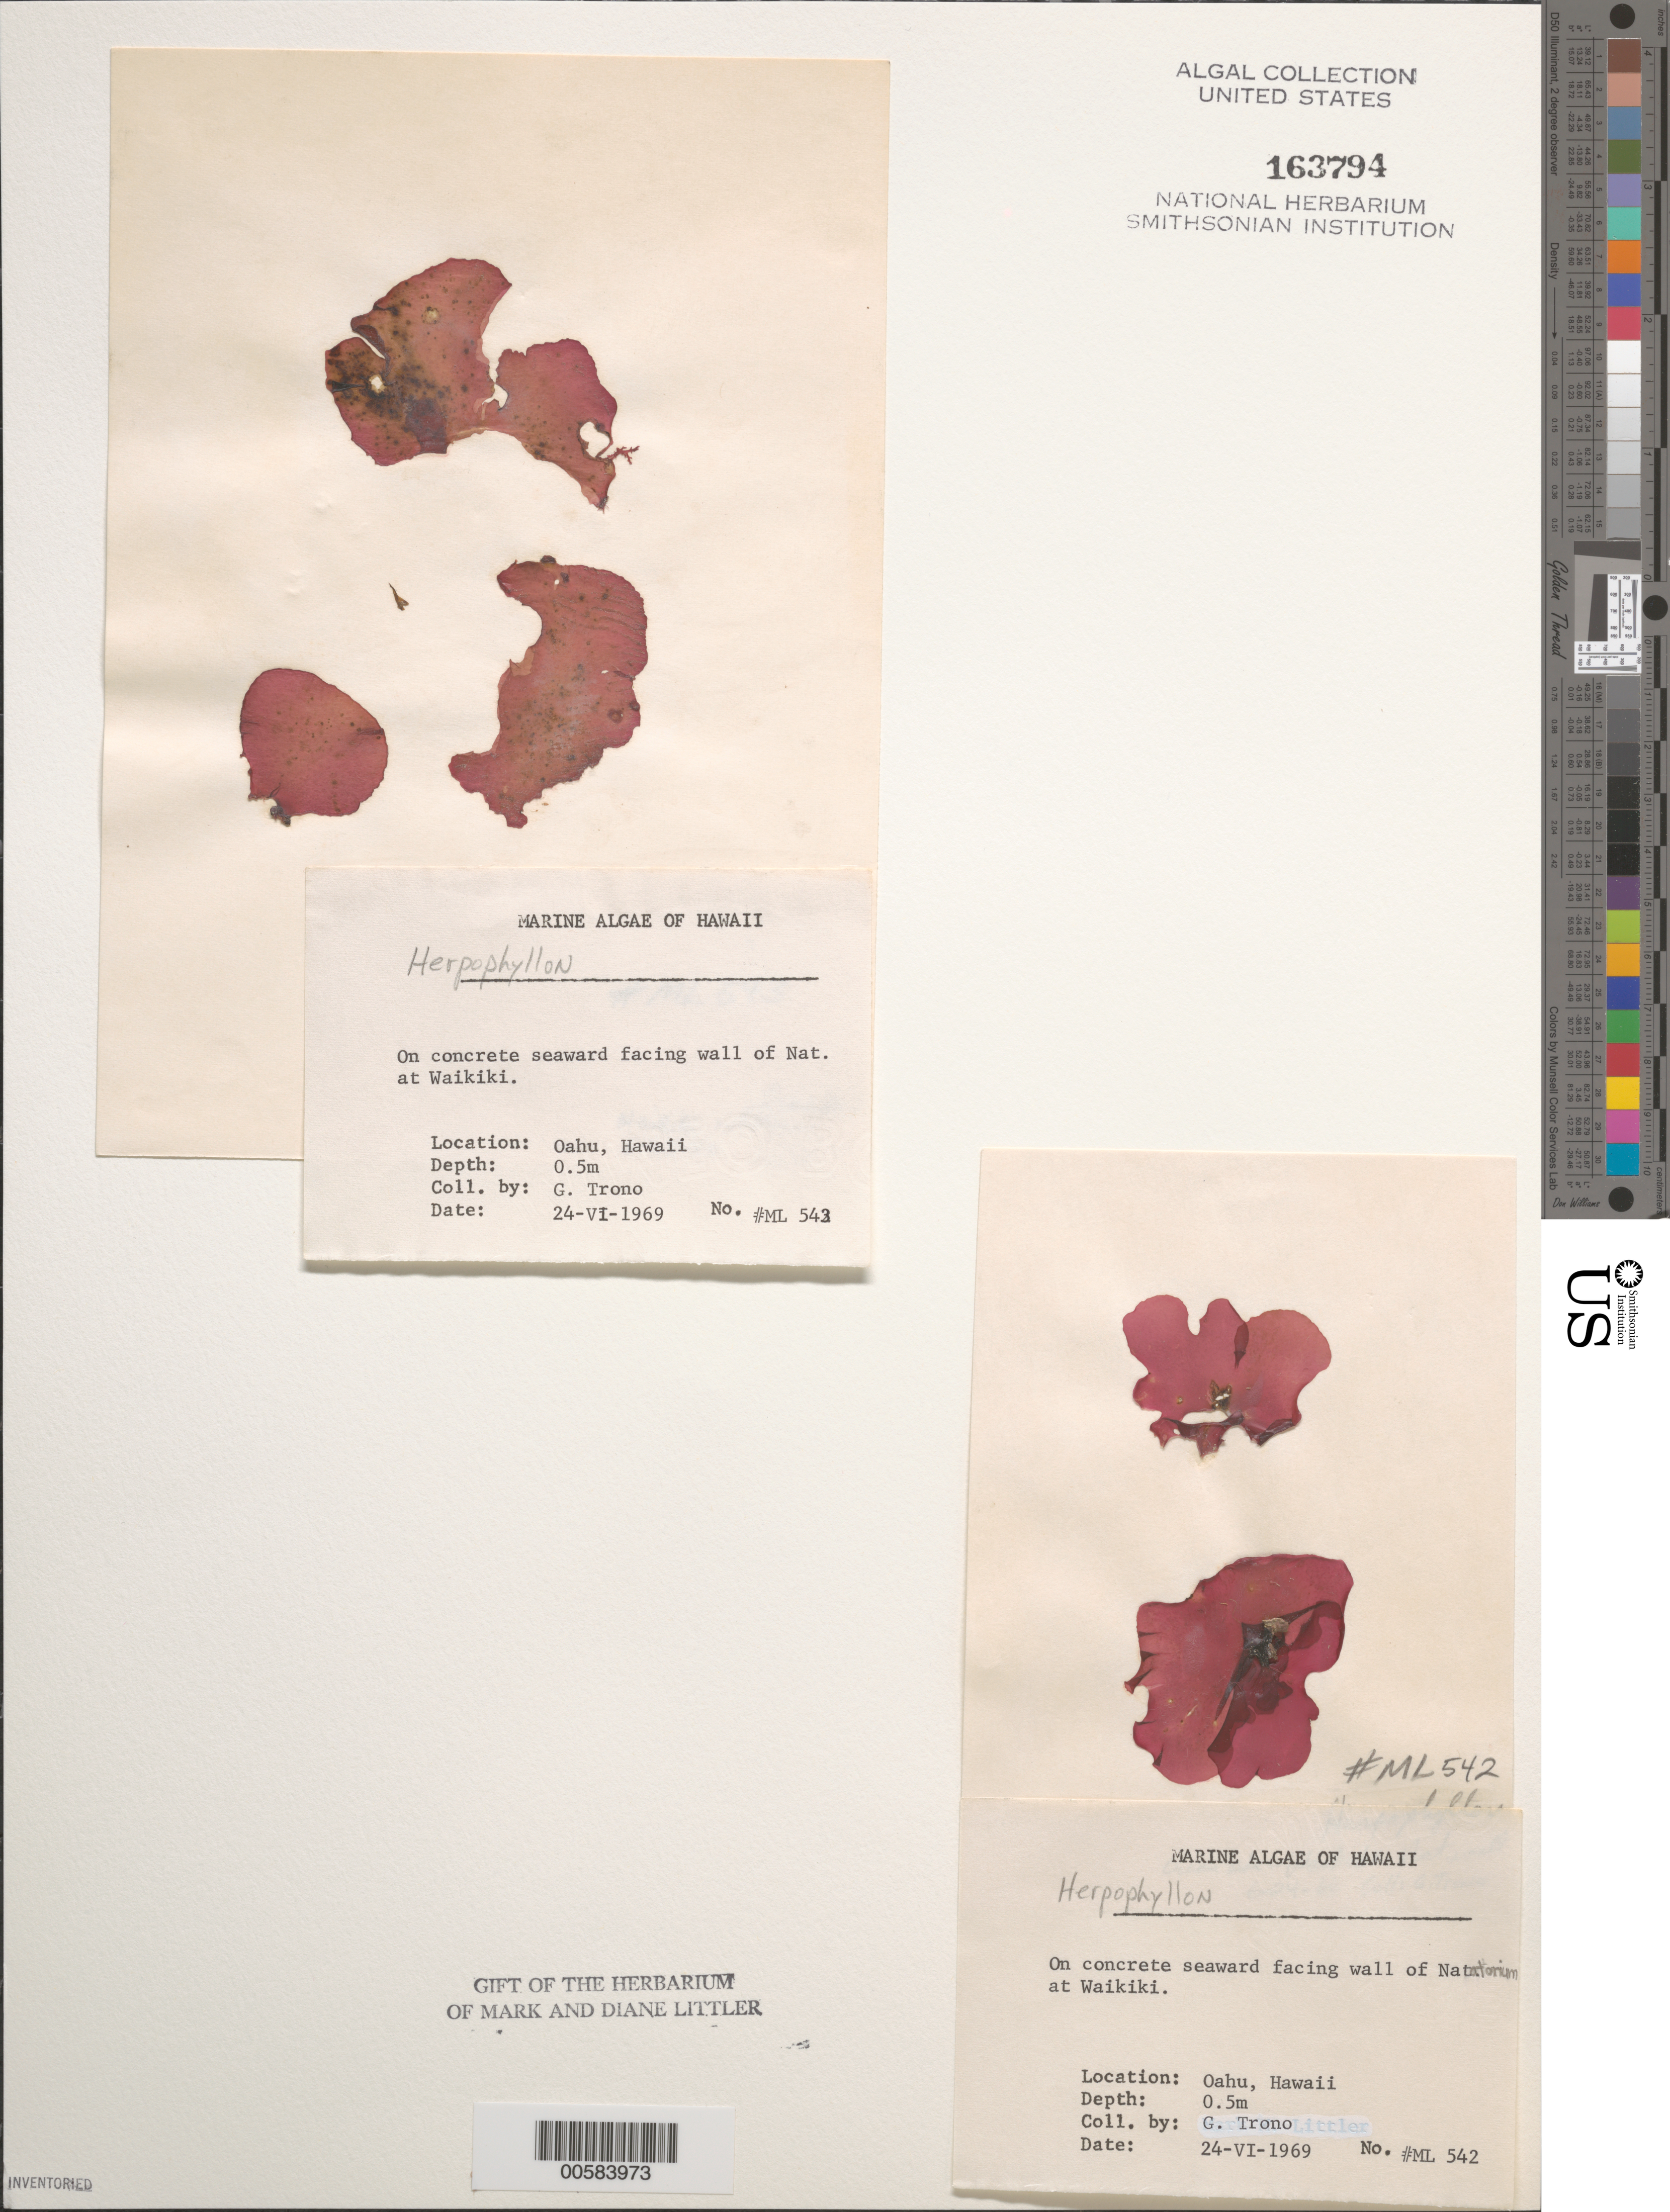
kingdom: Plantae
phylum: Rhodophyta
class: Florideophyceae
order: Rhodymeniales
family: Rhodymeniaceae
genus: Herpophyllon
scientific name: Herpophyllon sp.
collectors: G. Trono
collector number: ML 542 & ML 543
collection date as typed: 24 Jun 1969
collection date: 1969-06-24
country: United States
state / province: Hawaii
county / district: Honolulu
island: Oahu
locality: Waikiki, Natatorium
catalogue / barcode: US 163794